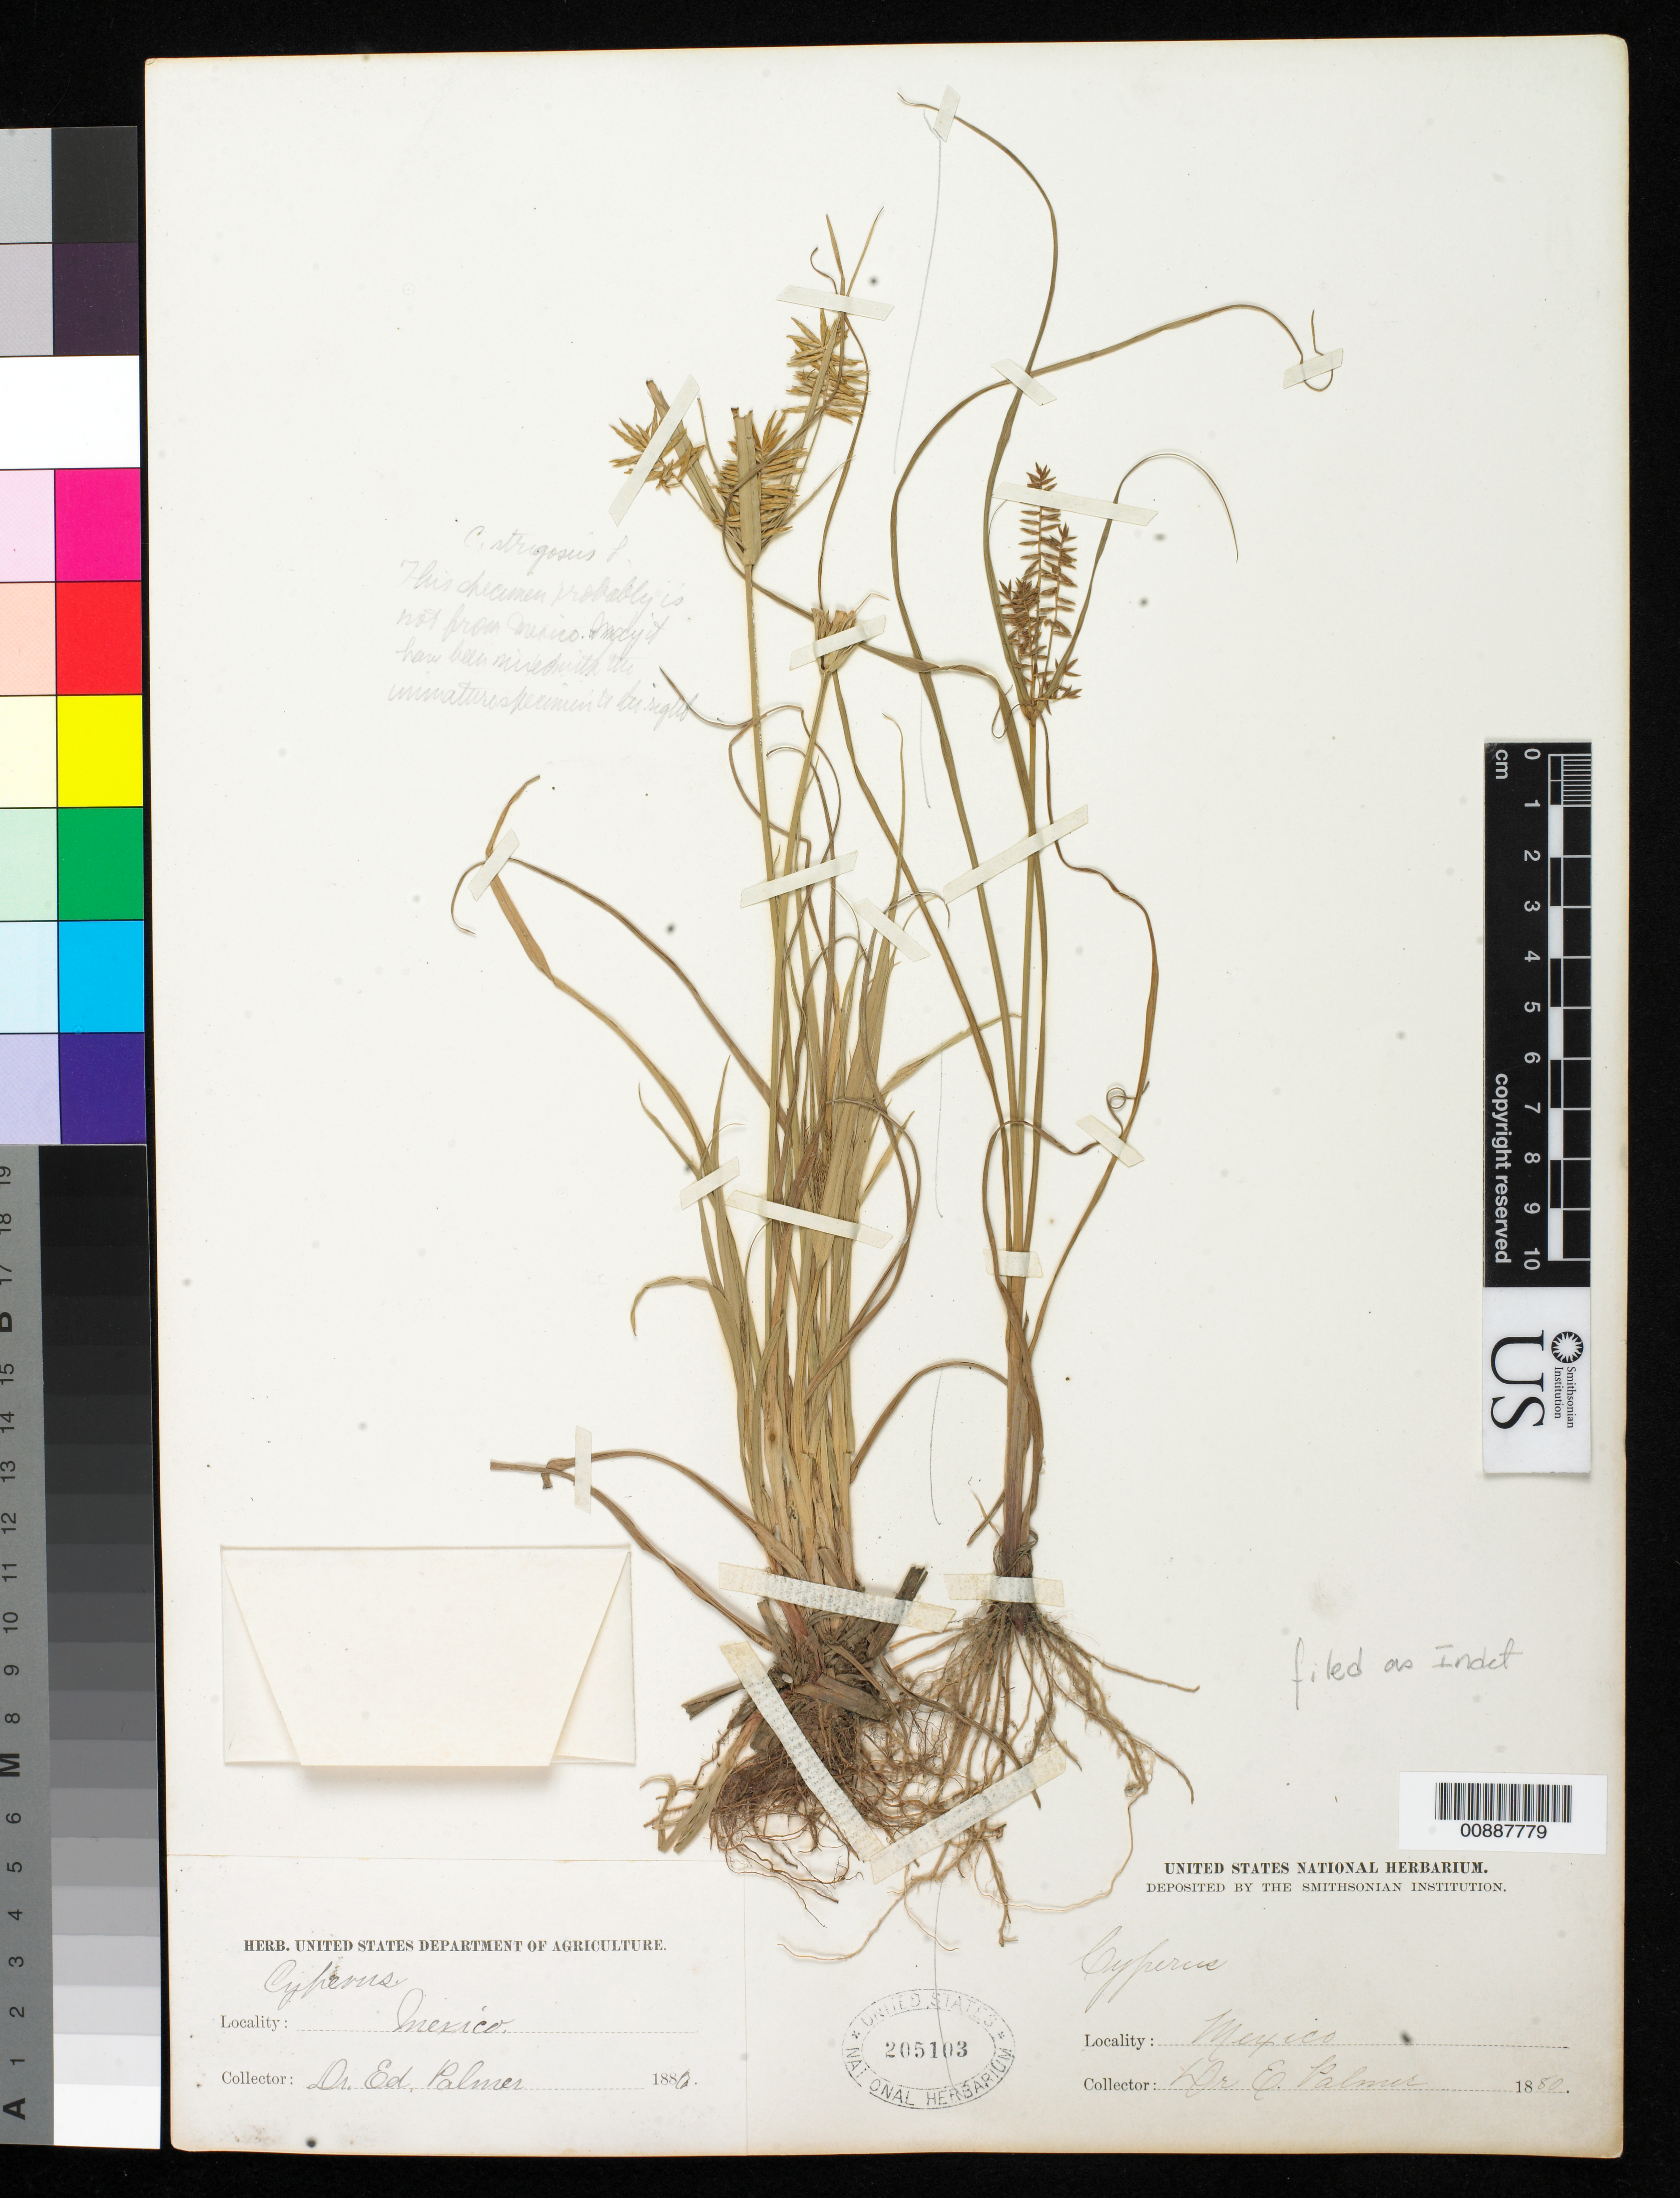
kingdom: Plantae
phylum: Tracheophyta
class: Liliopsida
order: Poales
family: Cyperaceae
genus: Cyperus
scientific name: Cyperus sp.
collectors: E. Palmer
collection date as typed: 1880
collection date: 1880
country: Mexico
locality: Mexico.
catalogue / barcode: US 205103